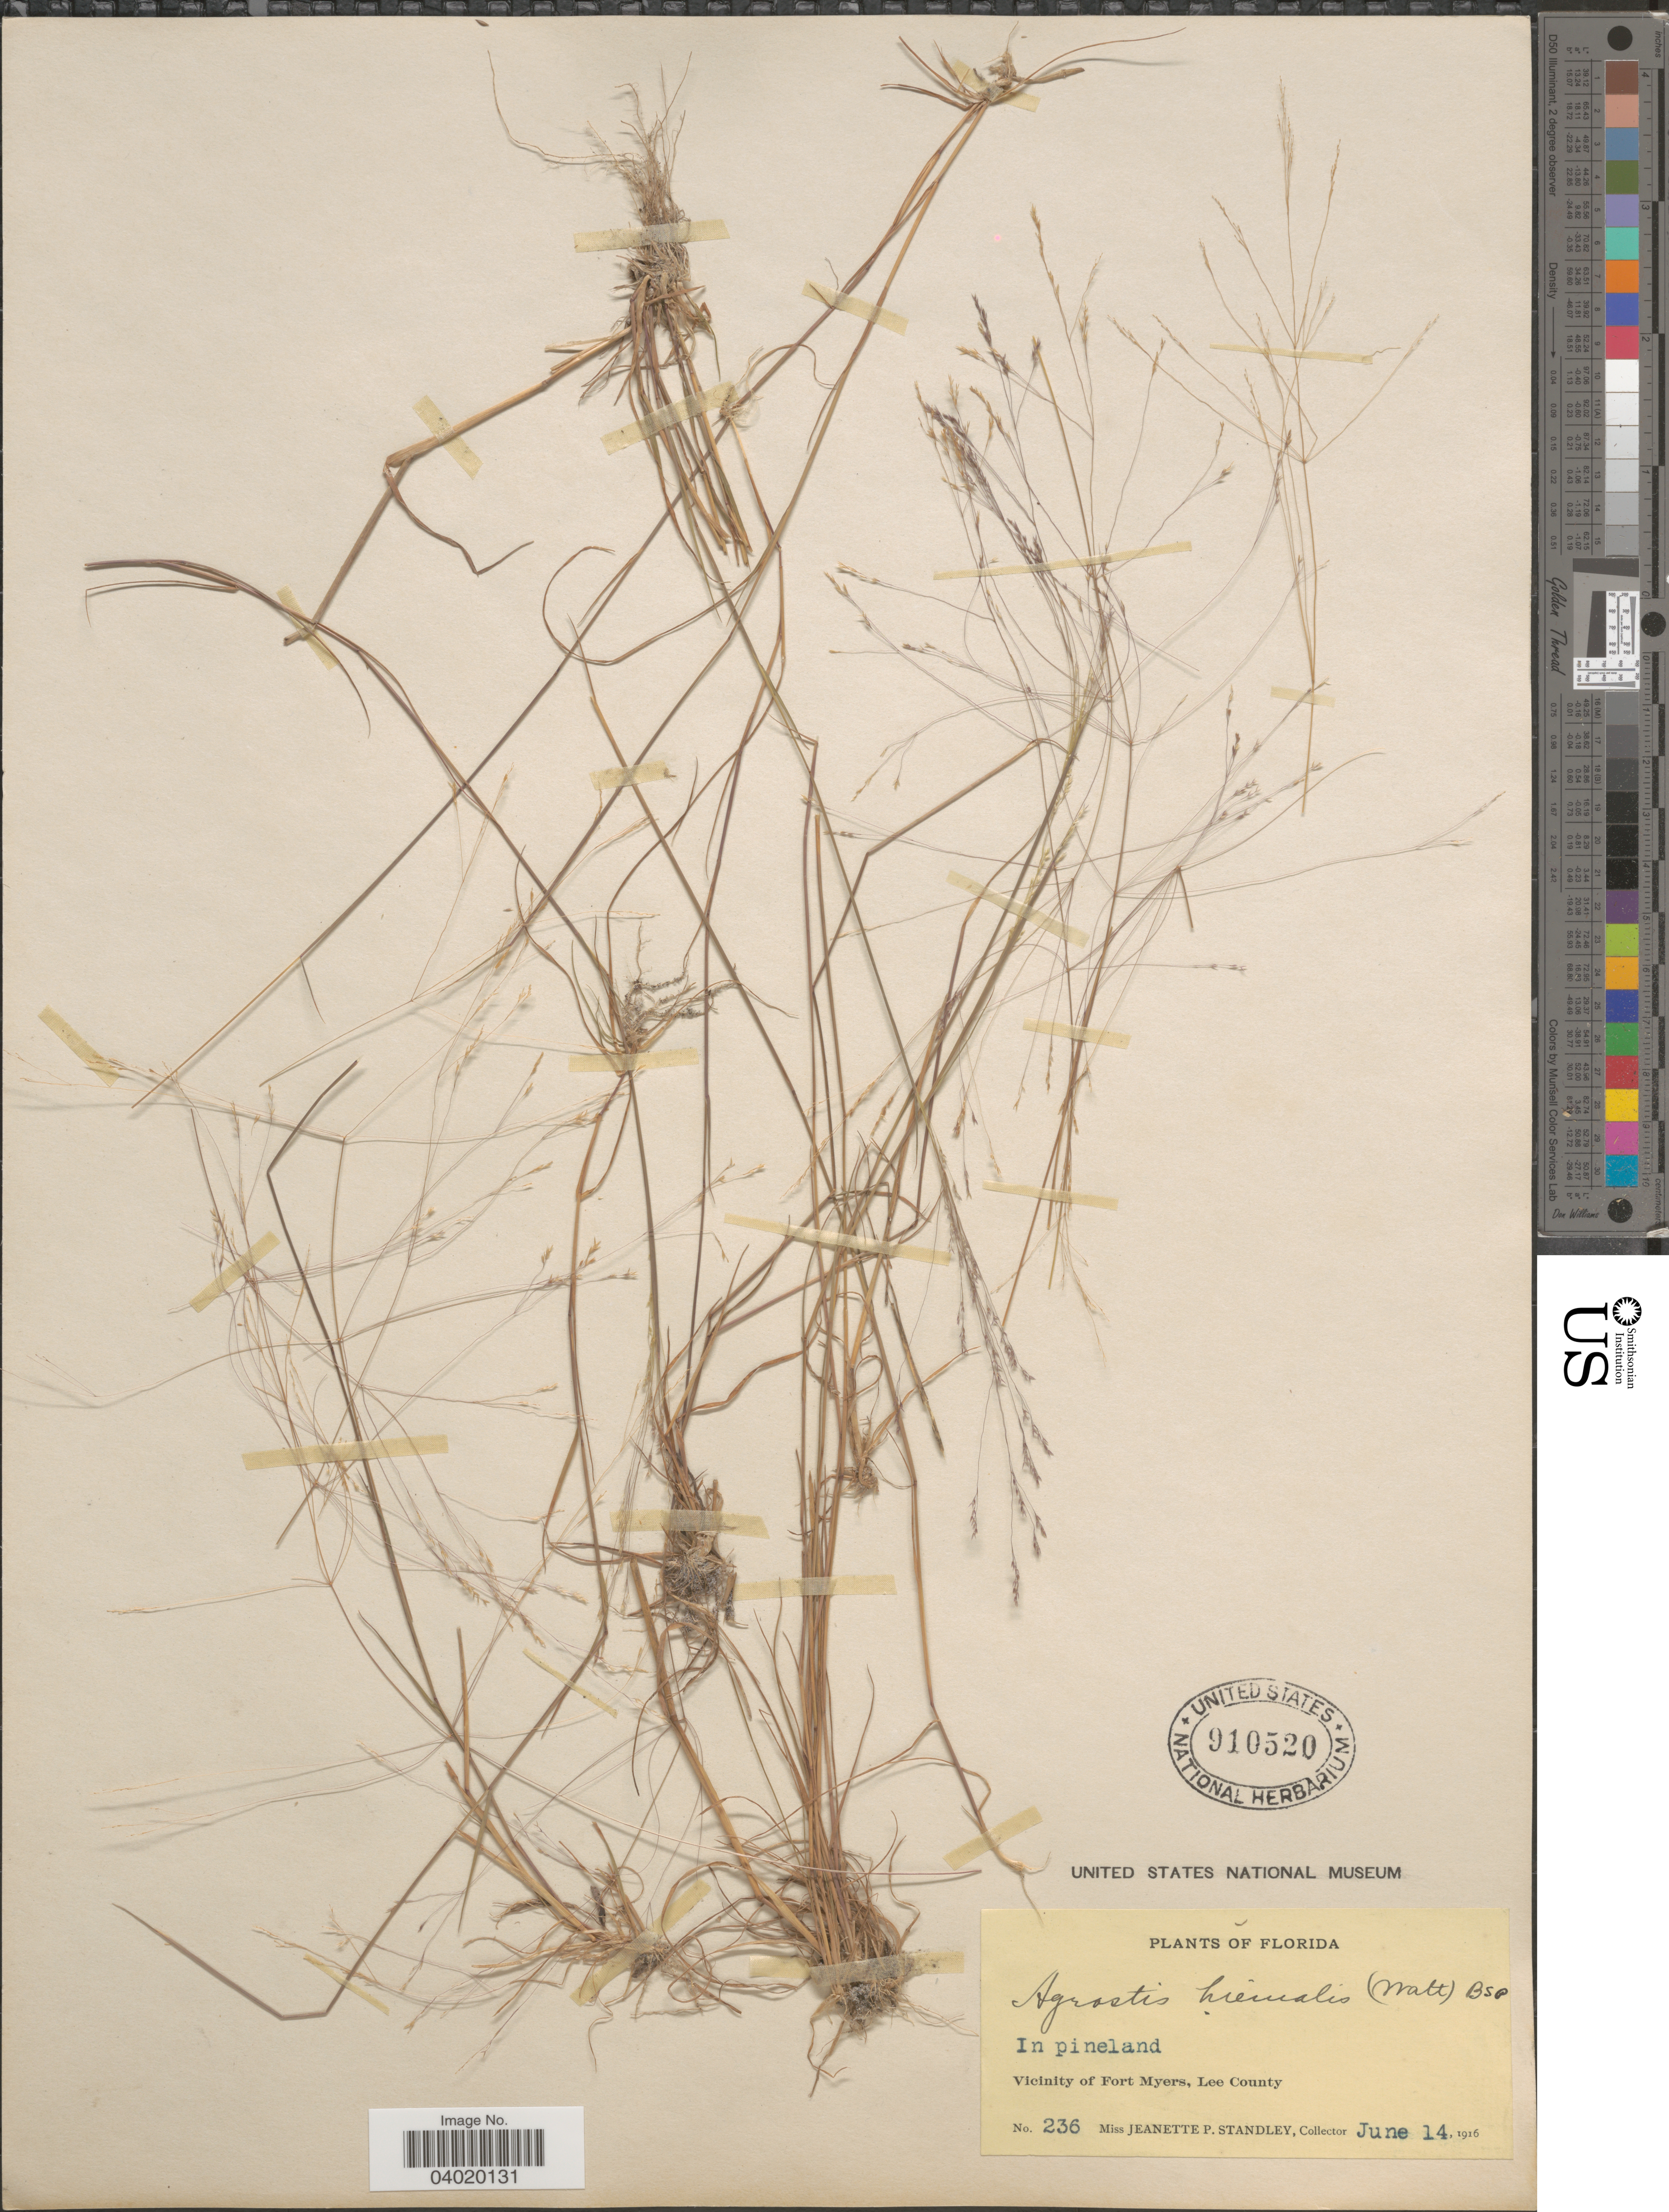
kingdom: Plantae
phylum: Tracheophyta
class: Liliopsida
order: Poales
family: Poaceae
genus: Agrostis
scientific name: Agrostis hyemalis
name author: (Walter) Britton et al.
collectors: J. P. Standley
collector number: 236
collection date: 1916-06-14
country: United States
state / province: Florida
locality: In pineland. Vicinity of Fort Myers, Lee County.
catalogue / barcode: US 910520